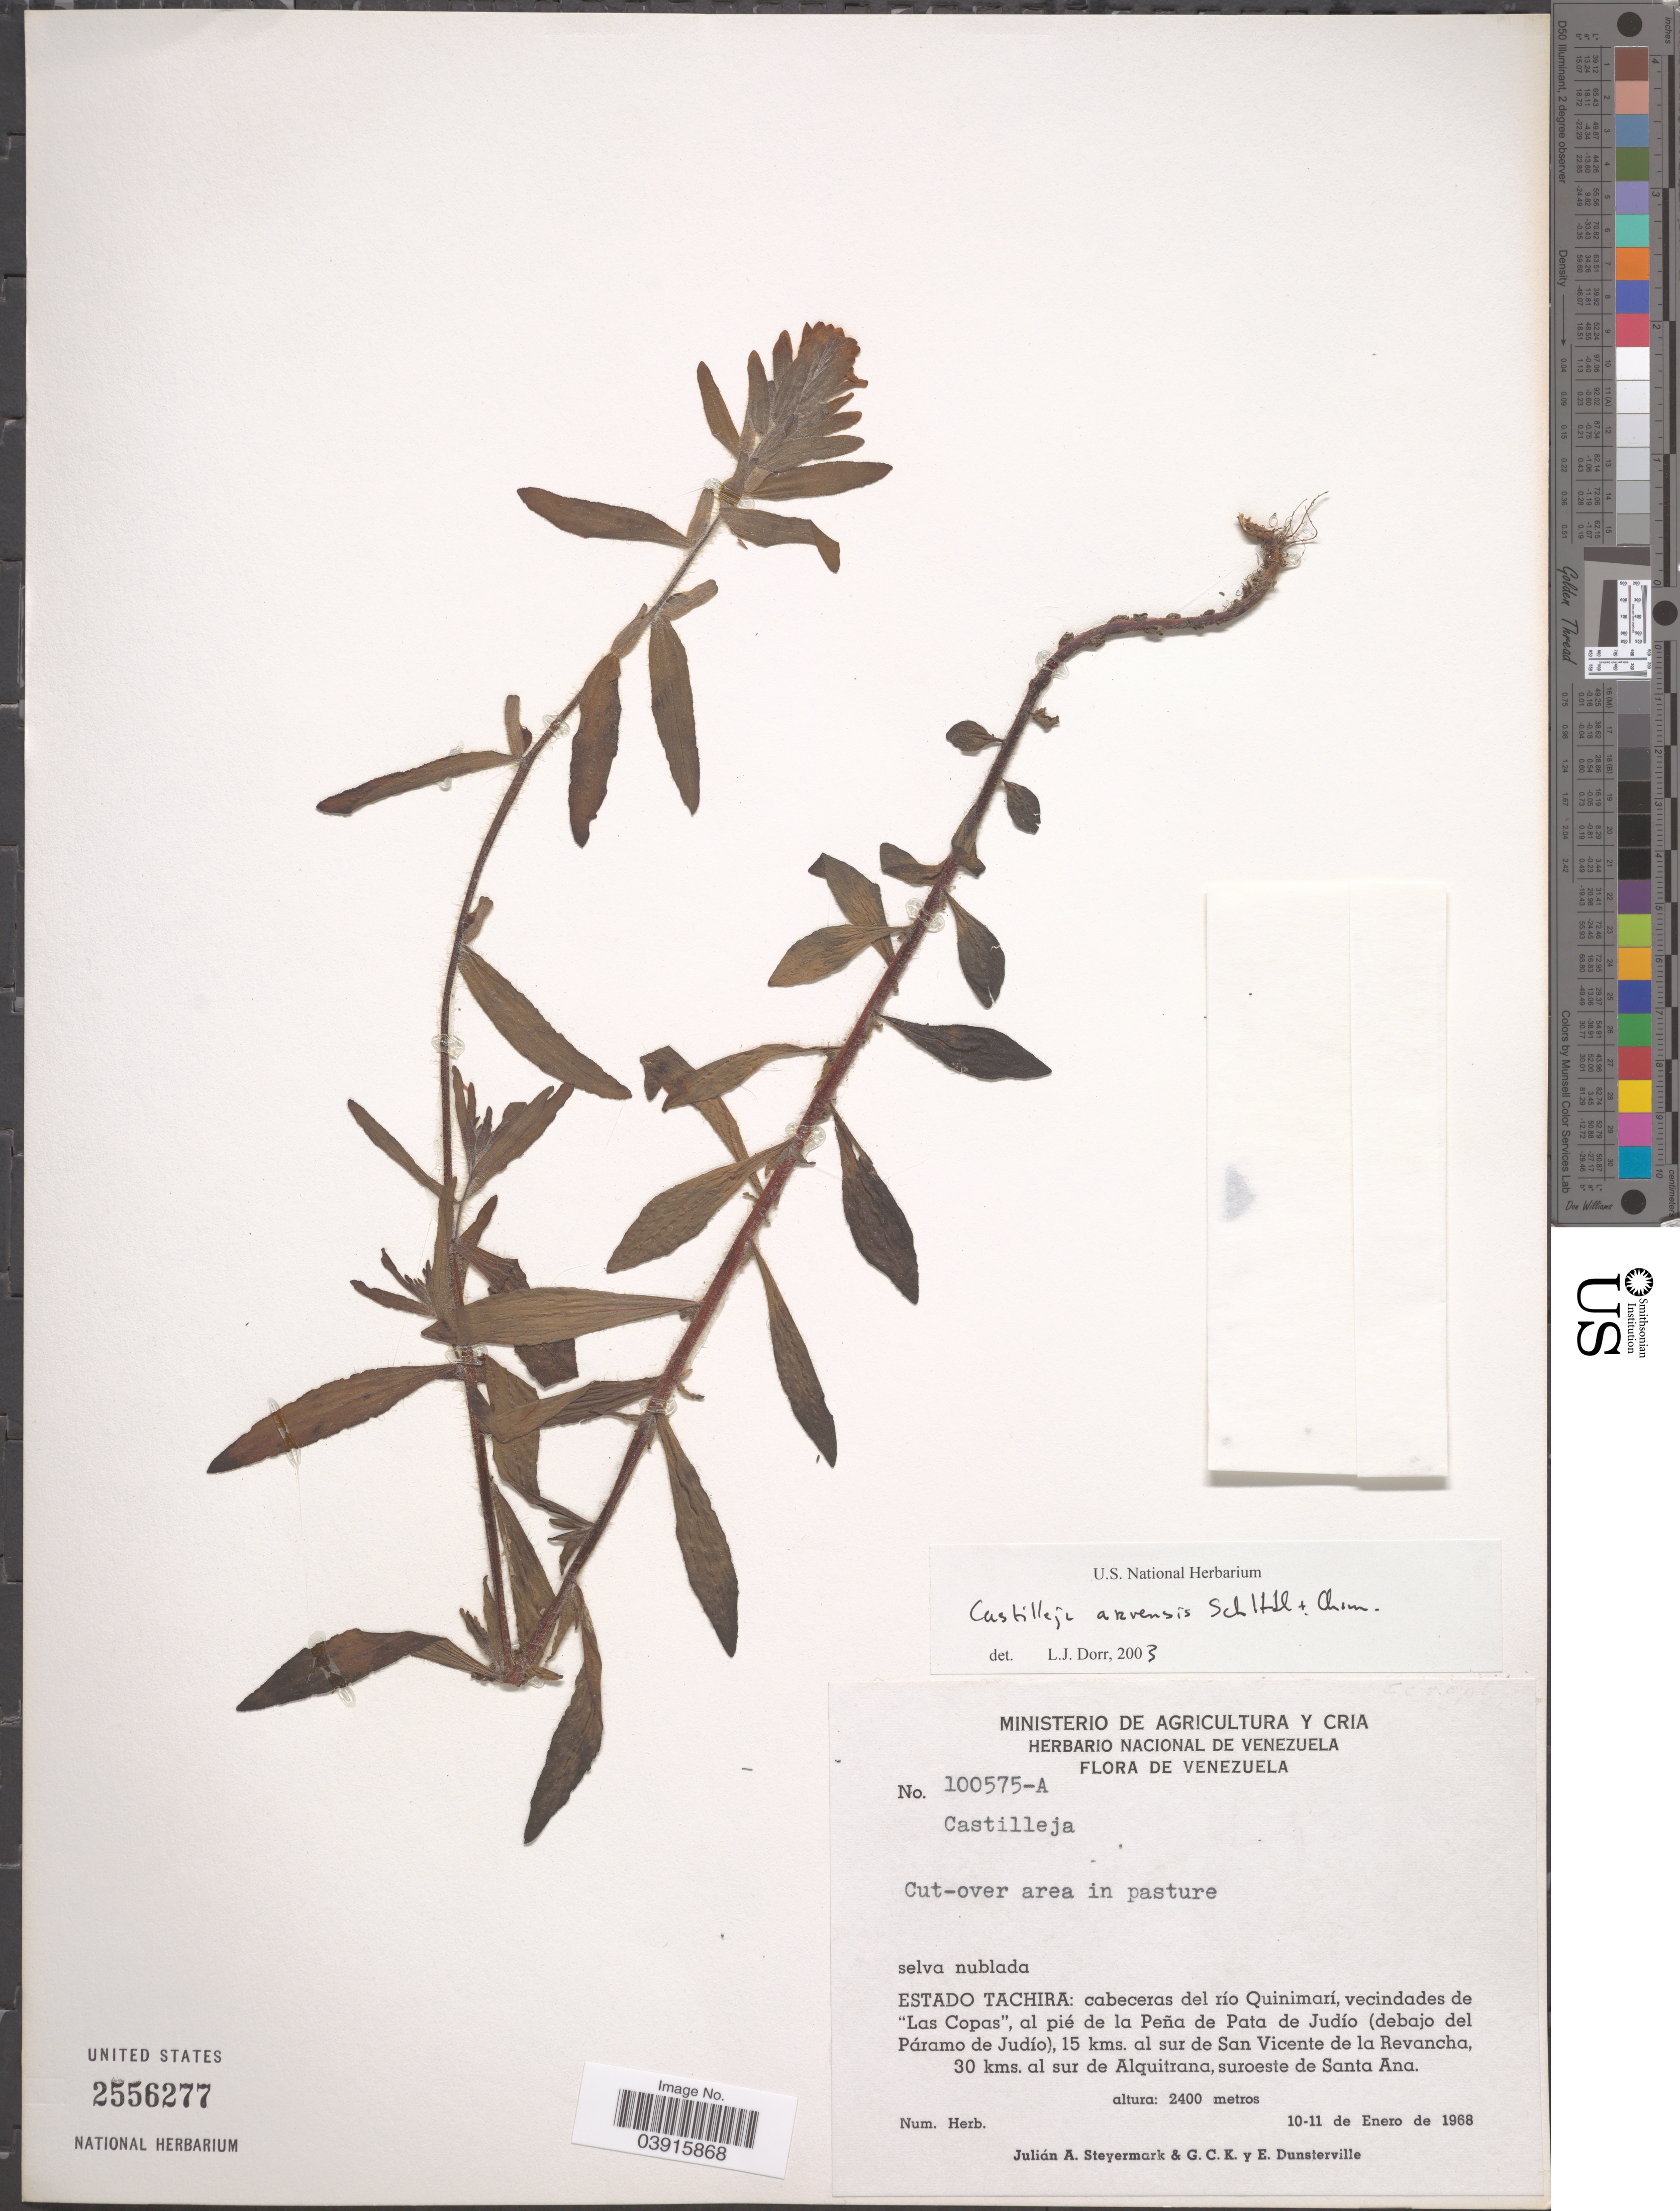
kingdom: Plantae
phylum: Tracheophyta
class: Magnoliopsida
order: Lamiales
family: Orobanchaceae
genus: Castilleja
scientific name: Castilleja arvensis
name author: Schltdl. & Cham.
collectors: J. Steyermark, G. C. K. Dunsterville & E. Dunsterville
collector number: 100575-A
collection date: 1968-01-10/1968-01-11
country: Venezuela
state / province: Tachira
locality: Cabeceras del río Quinimarí, vecindades de "Las Copas", al pié de la Peña de Pata de Judío (debajo del Páramo de Judío), 15 kms. al sur de San Vicente de la Revancha, 30 kms. al sur de Alquitrana, suroeste de Santa Ana.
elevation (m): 2400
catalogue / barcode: US 2556277